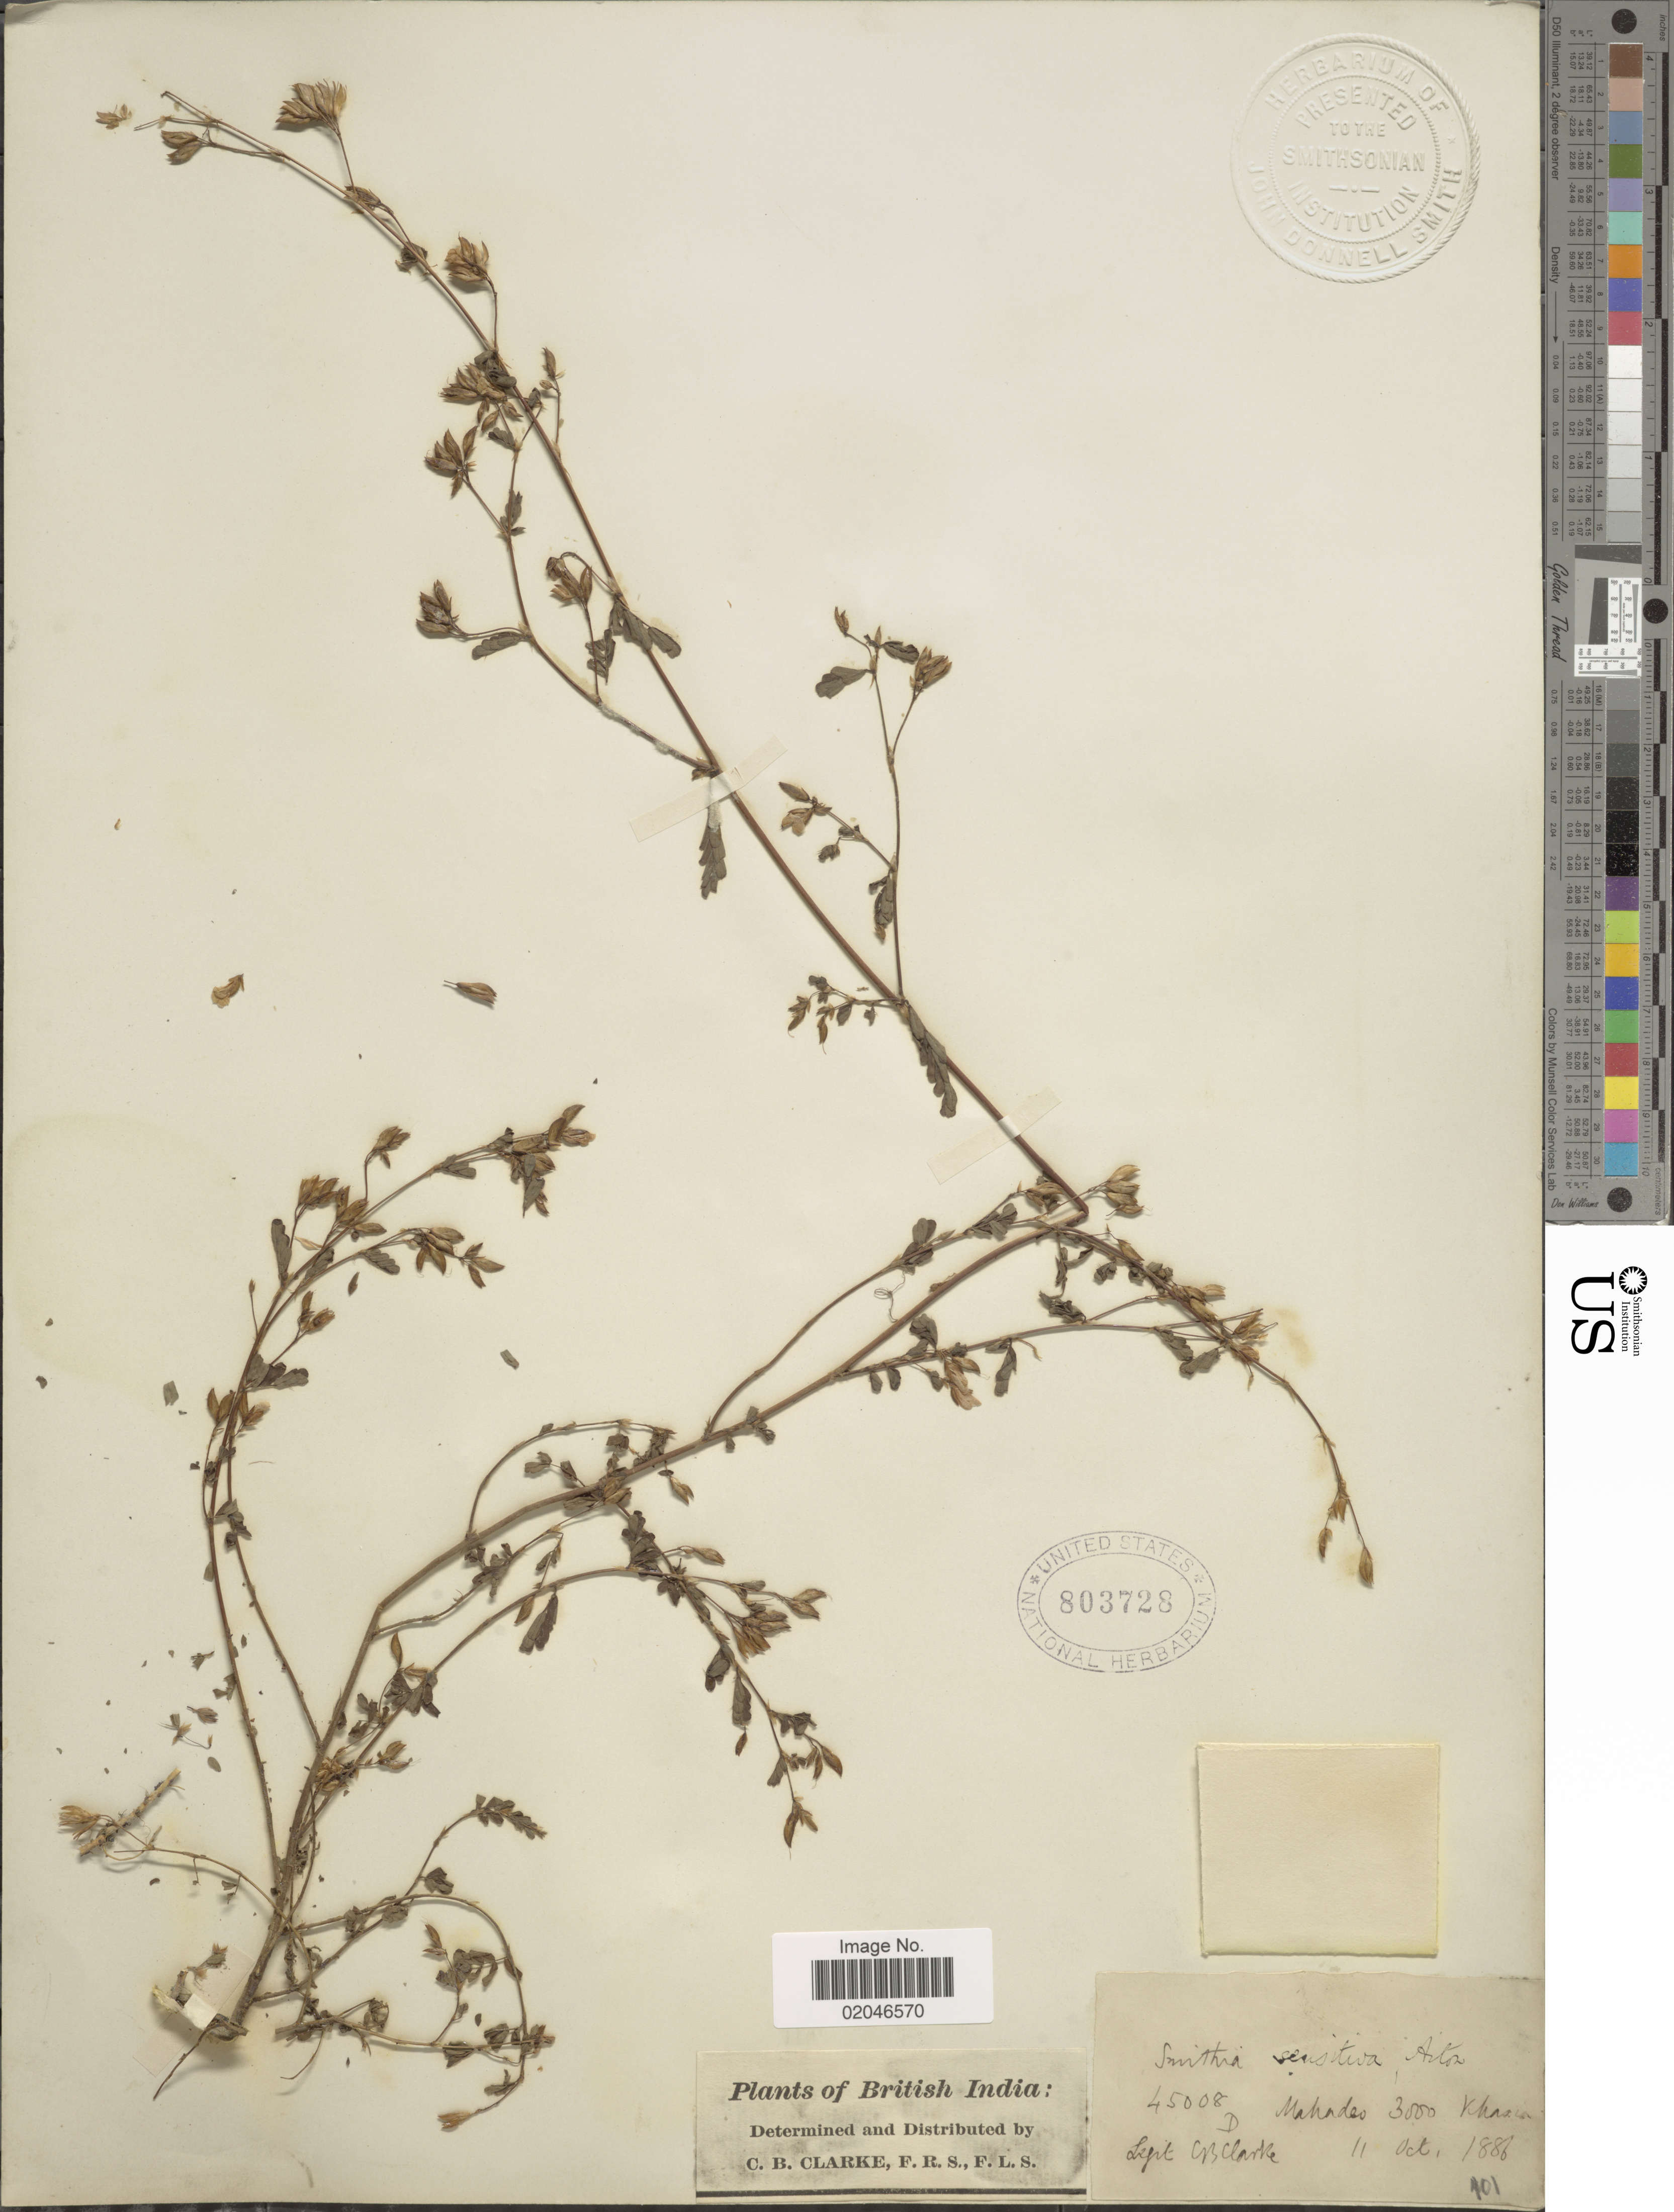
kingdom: Plantae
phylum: Tracheophyta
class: Magnoliopsida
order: Fabales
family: Fabaceae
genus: Smithia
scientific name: Smithia sensitiva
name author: Aiton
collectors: C. B. Clarke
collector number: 45008D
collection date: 1886-10-11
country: India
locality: British India, Mahadeo, Khasia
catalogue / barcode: US 803728